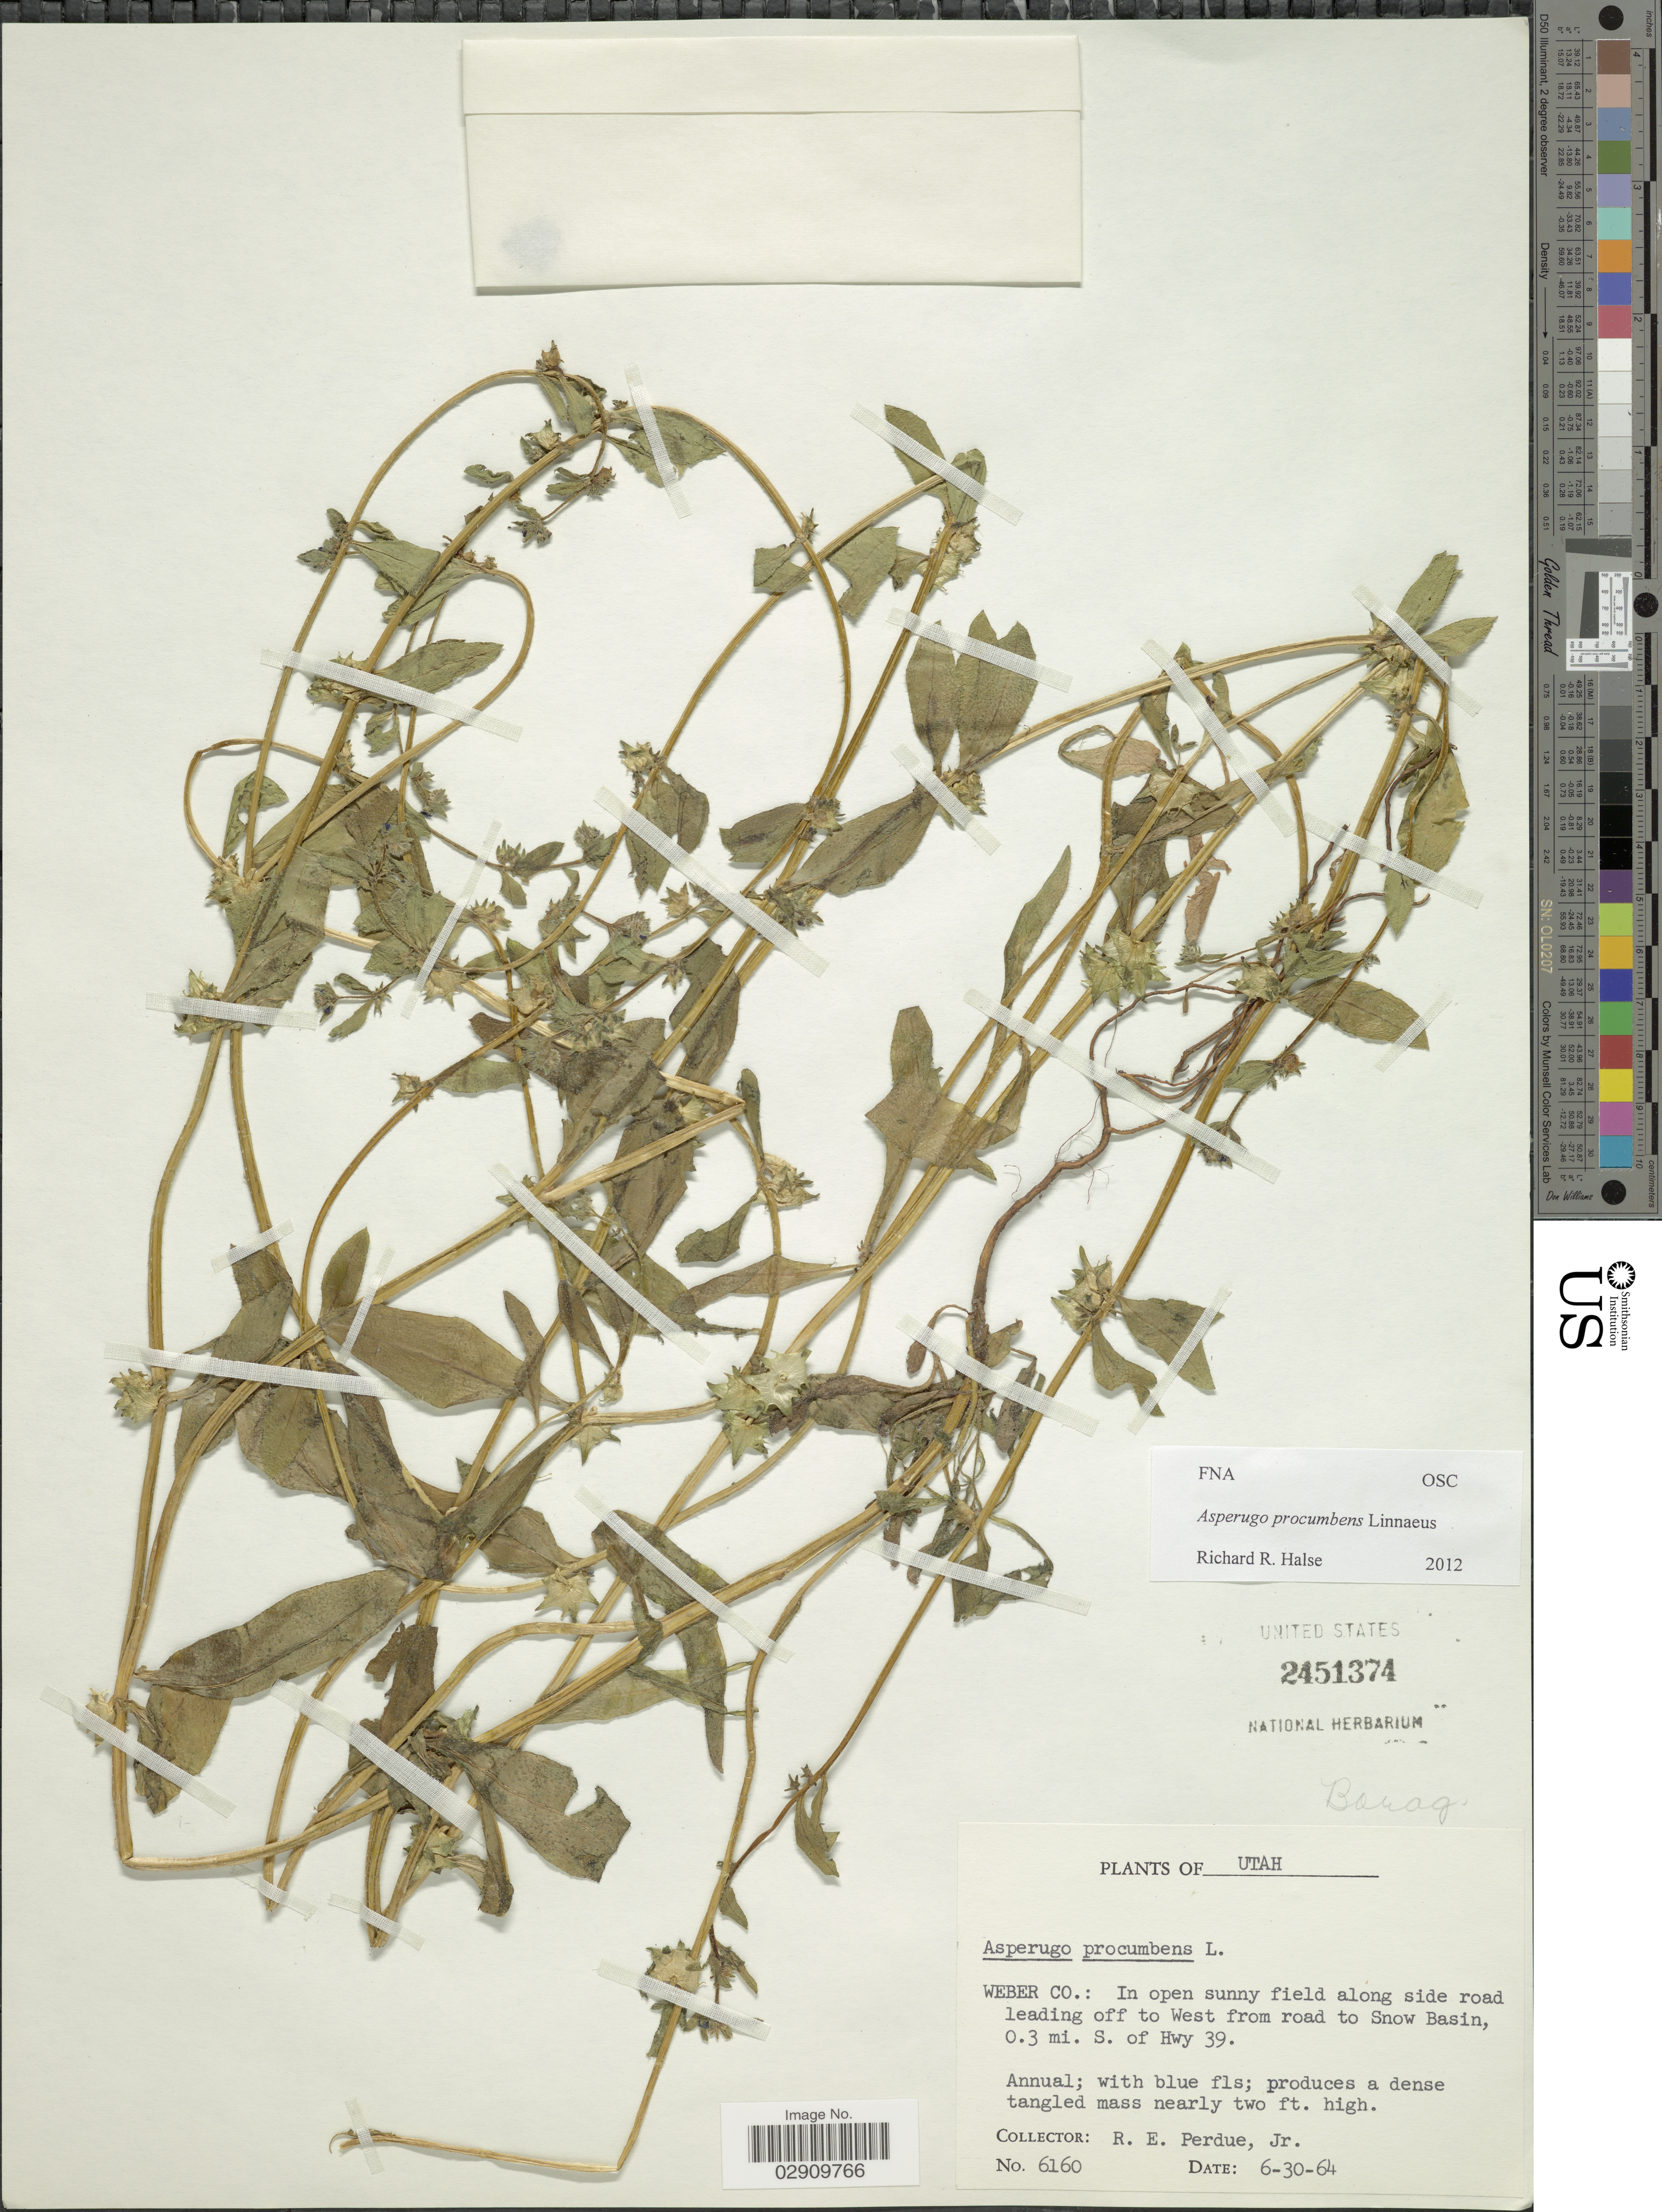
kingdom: Plantae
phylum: Tracheophyta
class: Magnoliopsida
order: Boraginales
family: Boraginaceae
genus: Asperugo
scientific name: Asperugo procumbens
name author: L.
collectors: R. E. Perdue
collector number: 6160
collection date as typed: Transcribed d/m/y: 30/6/64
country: United States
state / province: Utah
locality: Weber Co., In open sunny field along side road leading off to West from Road to Snow Basin, 0.3 mi. S. of Hwy. 39.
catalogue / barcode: US 2451374